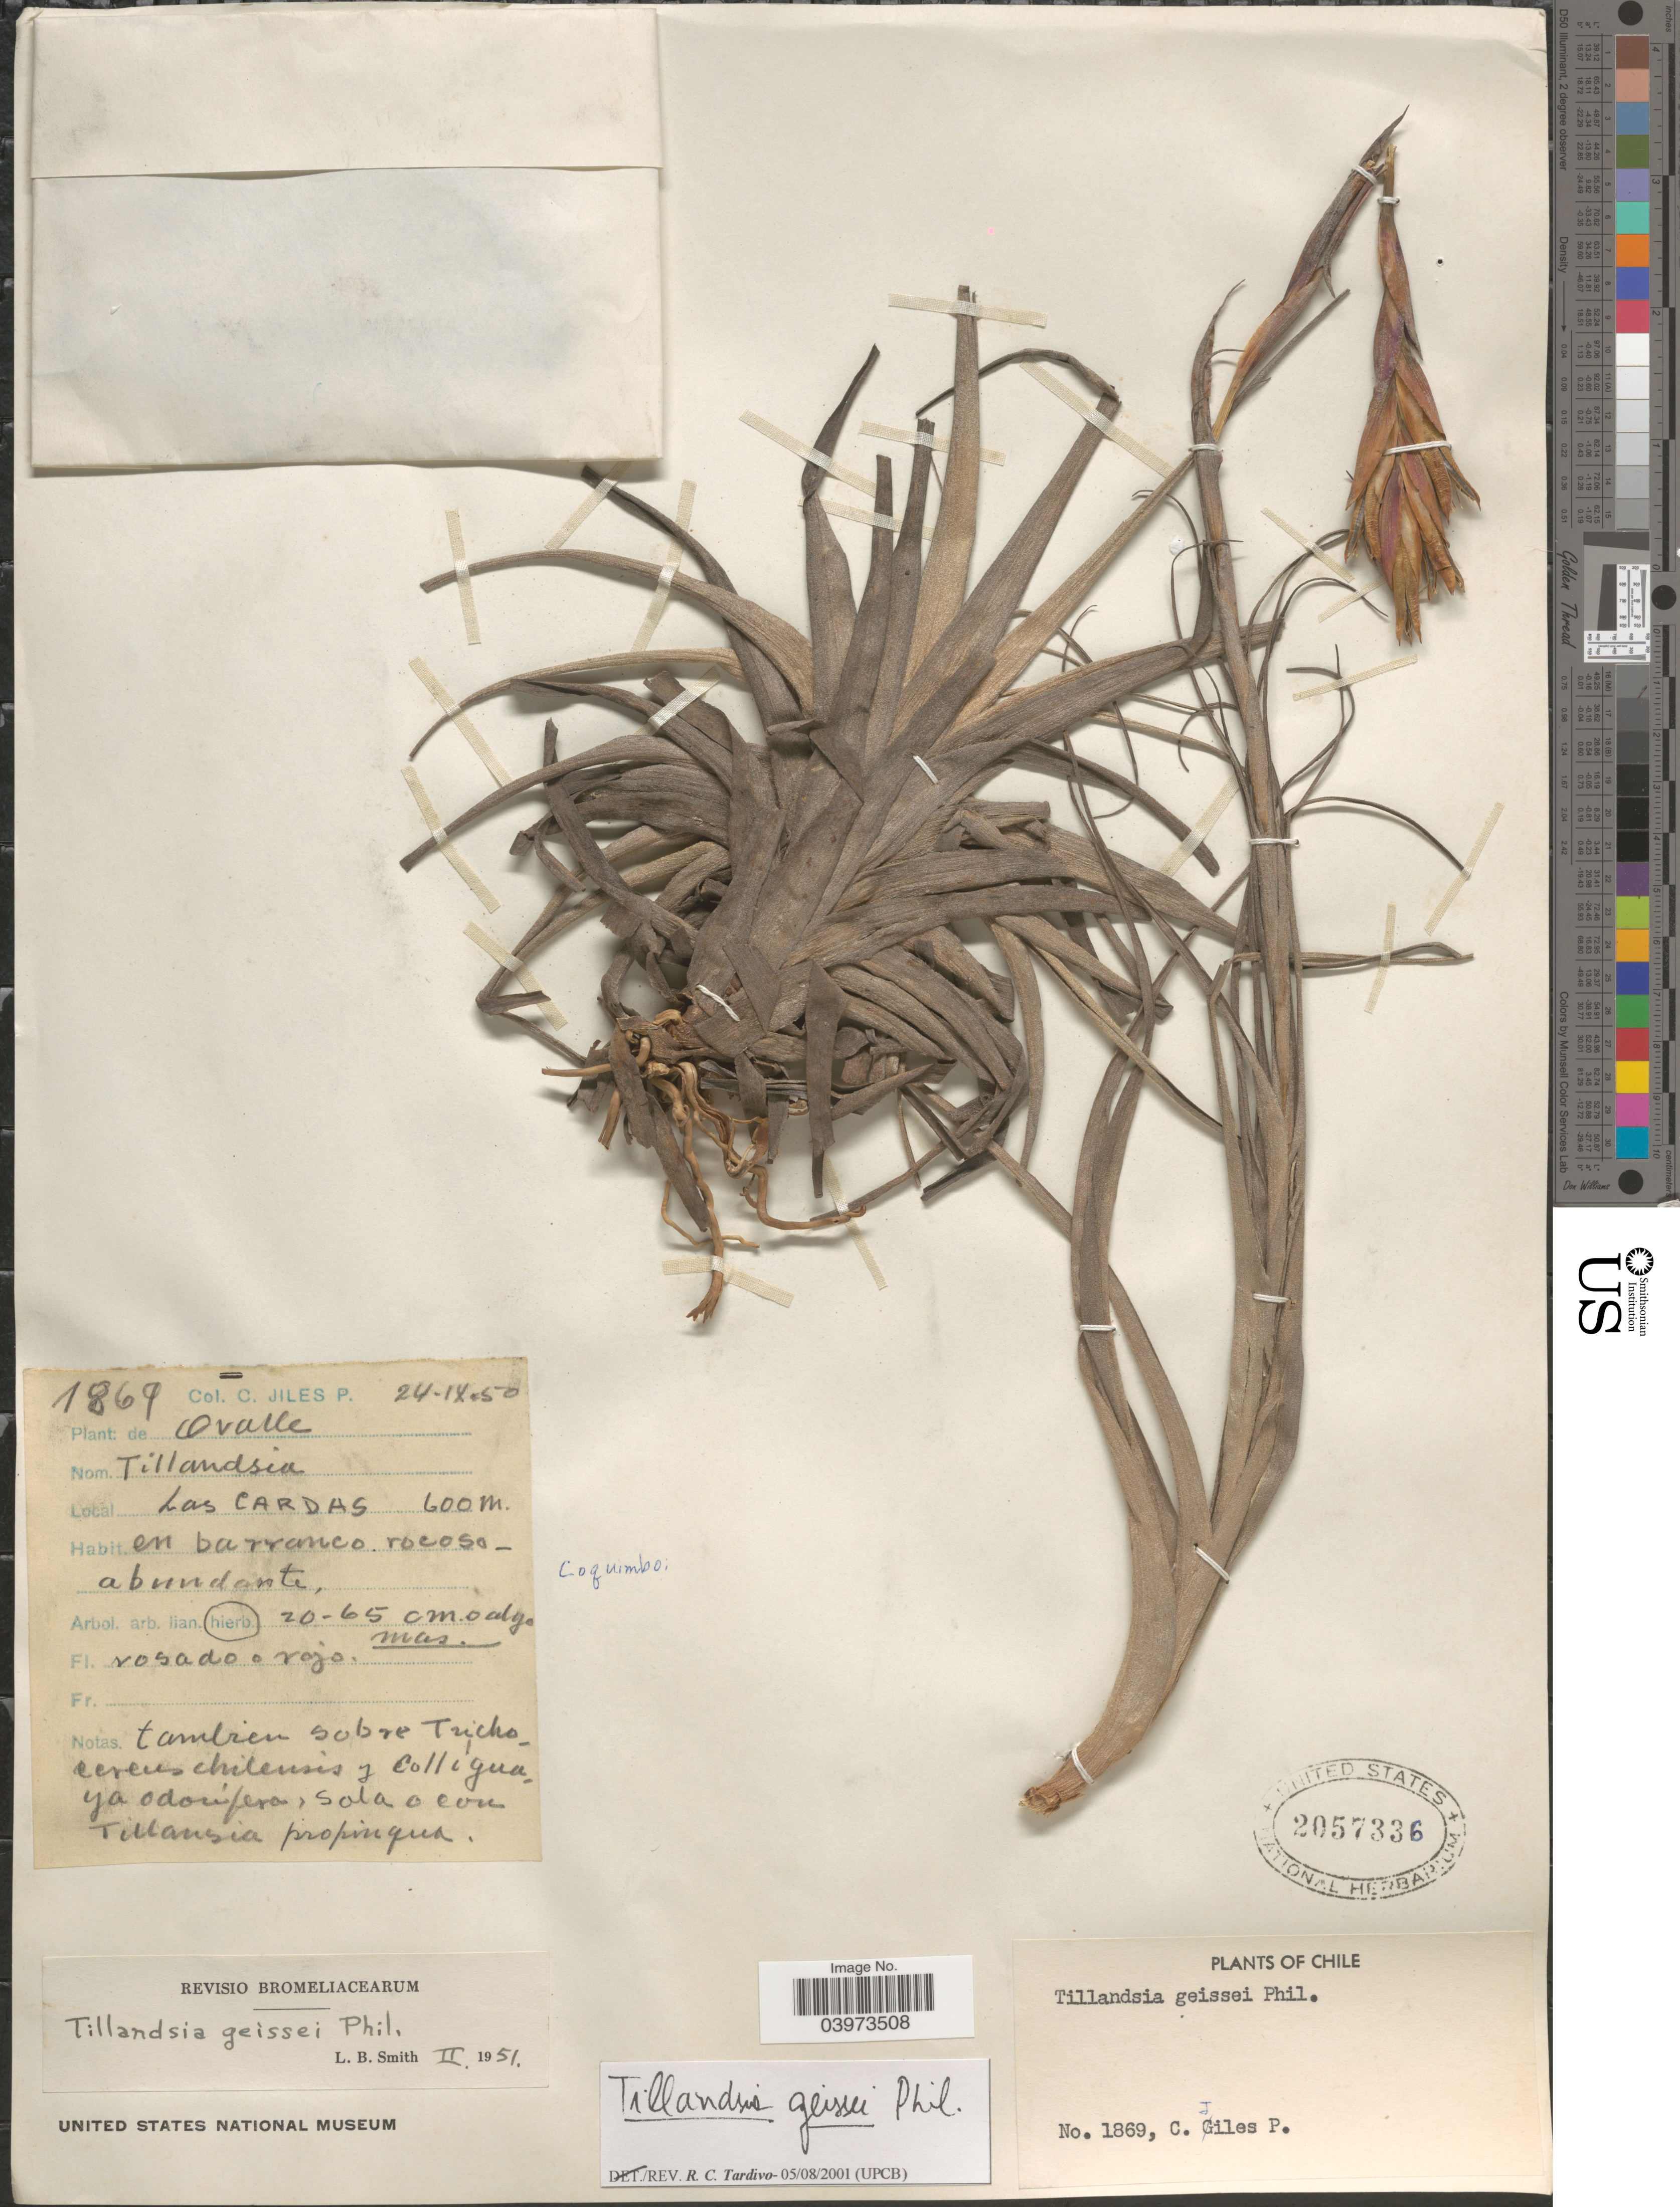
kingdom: Plantae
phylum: Tracheophyta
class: Liliopsida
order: Poales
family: Bromeliaceae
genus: Tillandsia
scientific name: Tillandsia geissei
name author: Phil.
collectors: C. Jiles P.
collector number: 1869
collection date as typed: Transcribed d/m/y: 24/9/50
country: Chile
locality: Las Cardas.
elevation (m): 600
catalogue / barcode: US 2057336